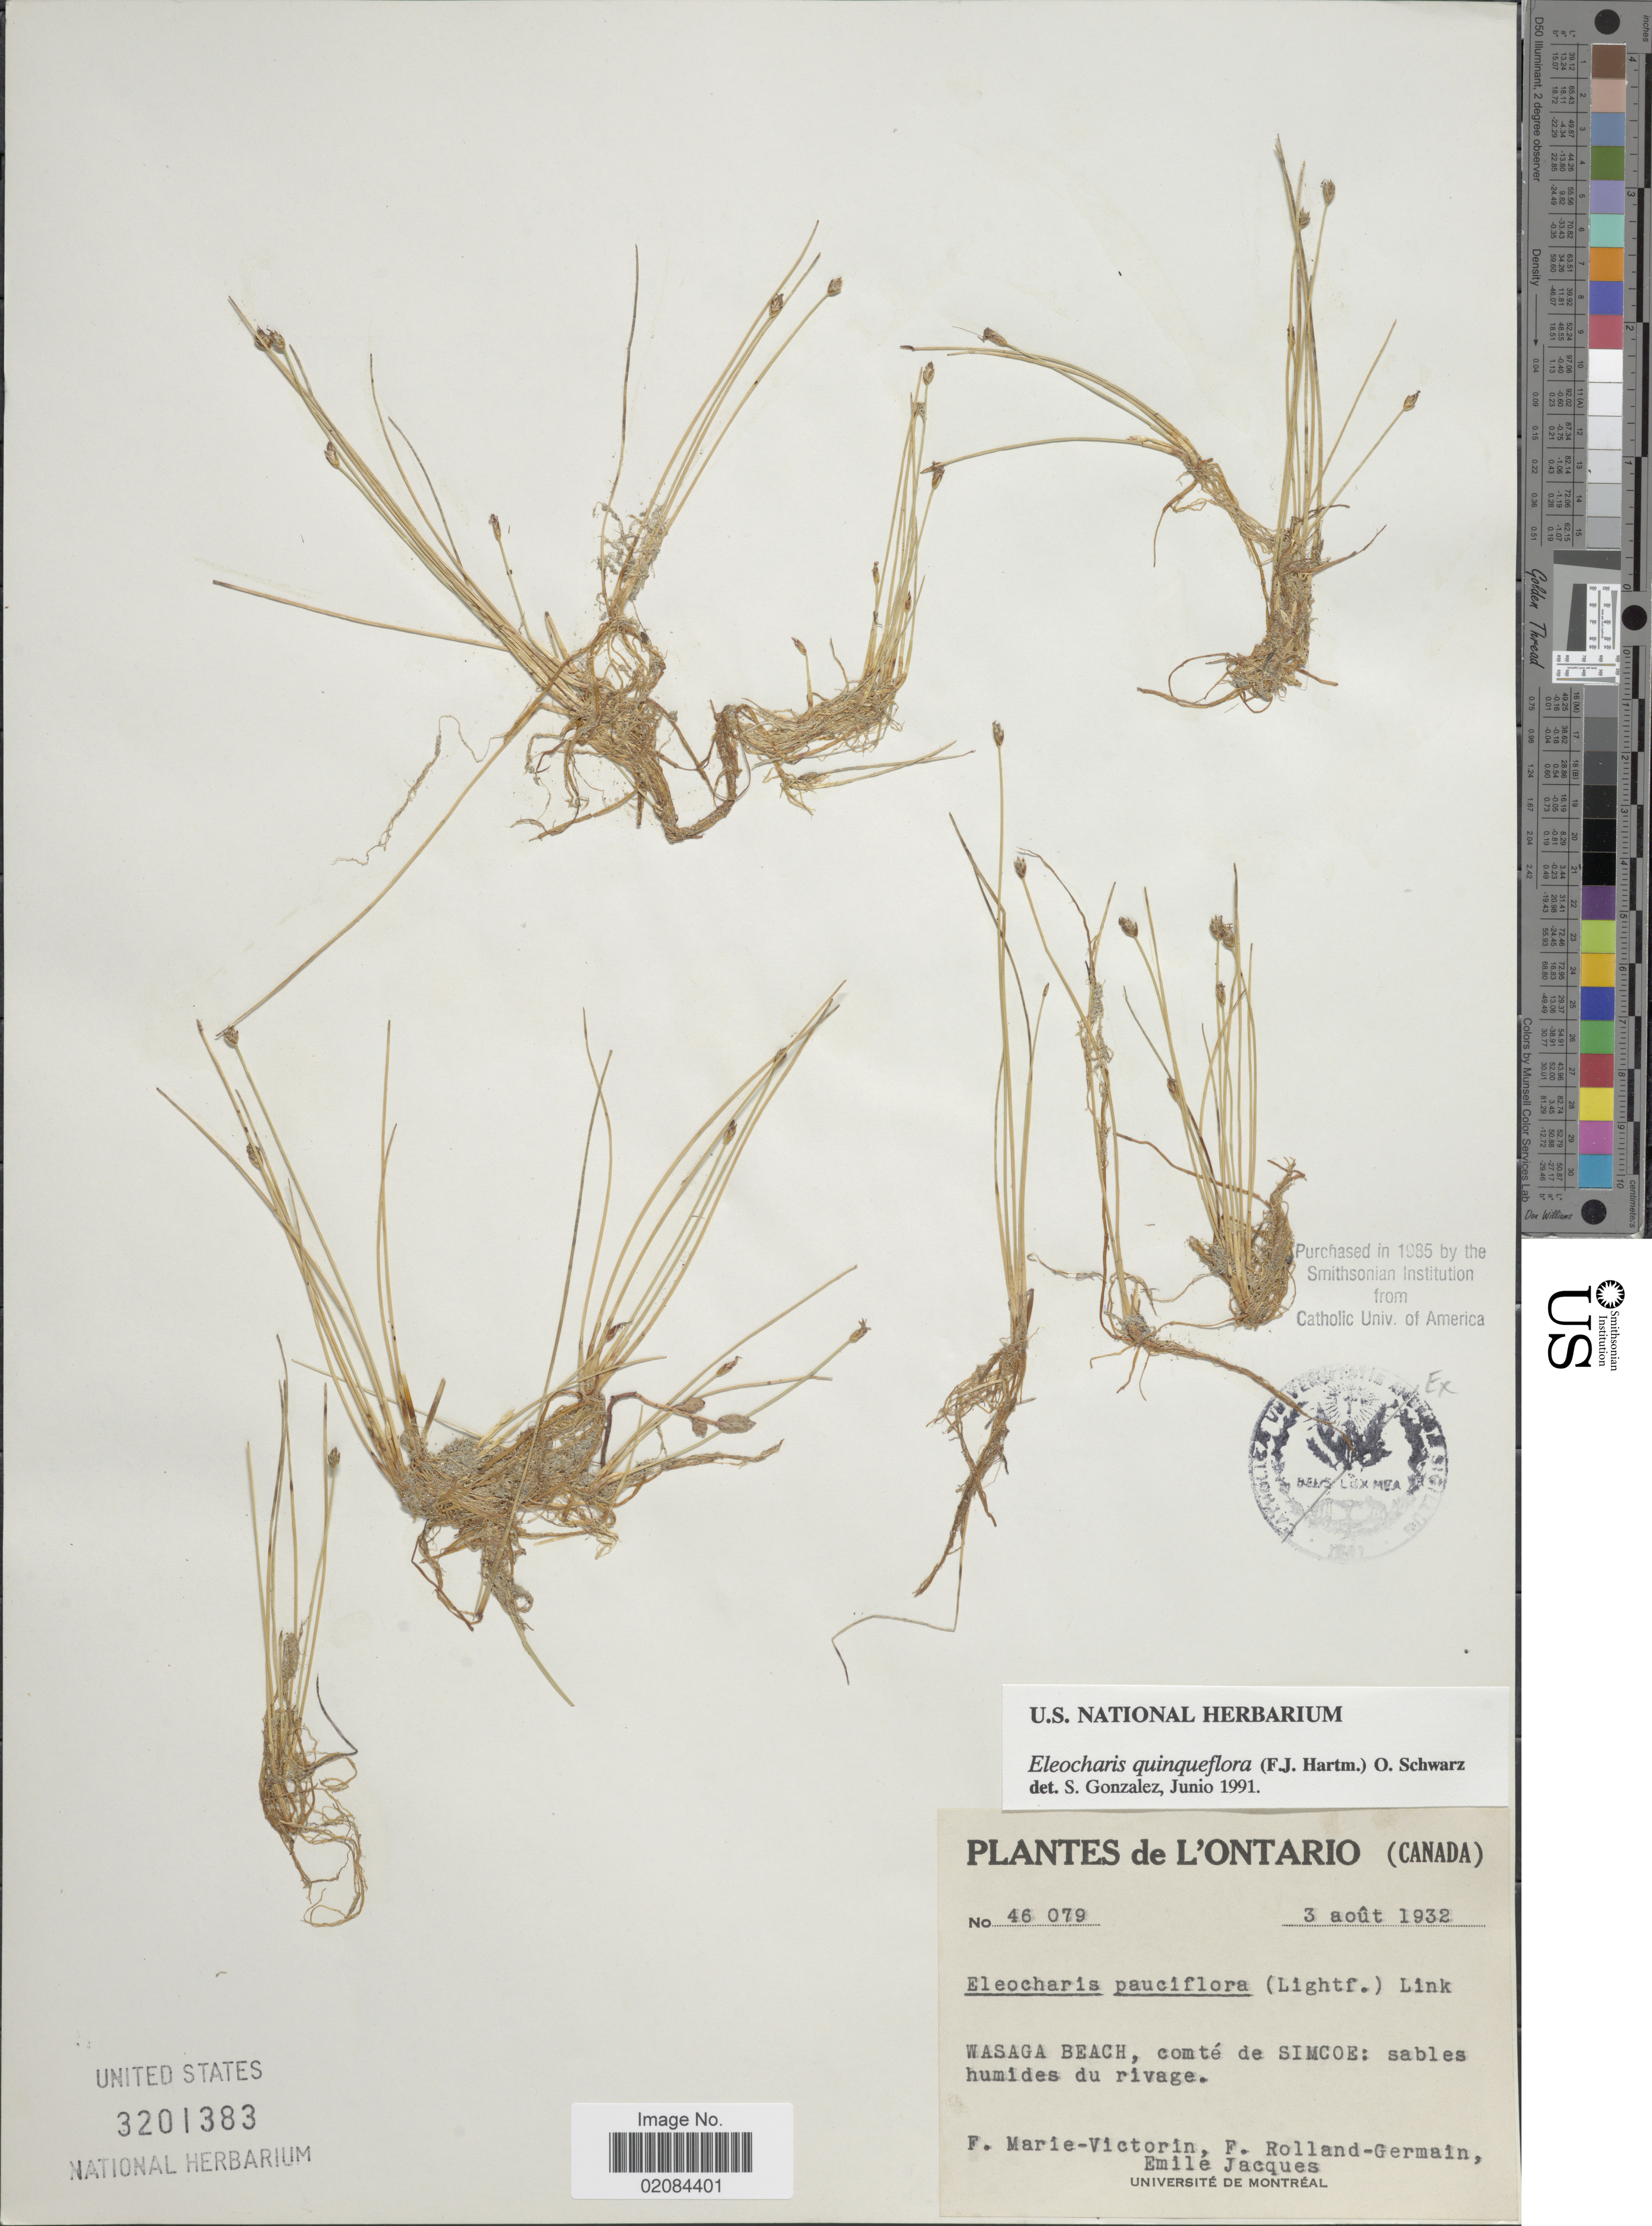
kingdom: Plantae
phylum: Tracheophyta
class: Liliopsida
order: Poales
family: Cyperaceae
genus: Eleocharis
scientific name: Eleocharis quinqueflora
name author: (Hartmann) O. Schwarz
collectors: F. Marie-Victorin, Rolland-Germain & E. Jacques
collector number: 46079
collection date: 1932-08-03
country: Canada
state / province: Ontario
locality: L'Ontario. Wasaga Beach, comte de Somcoe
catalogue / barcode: US 3201383